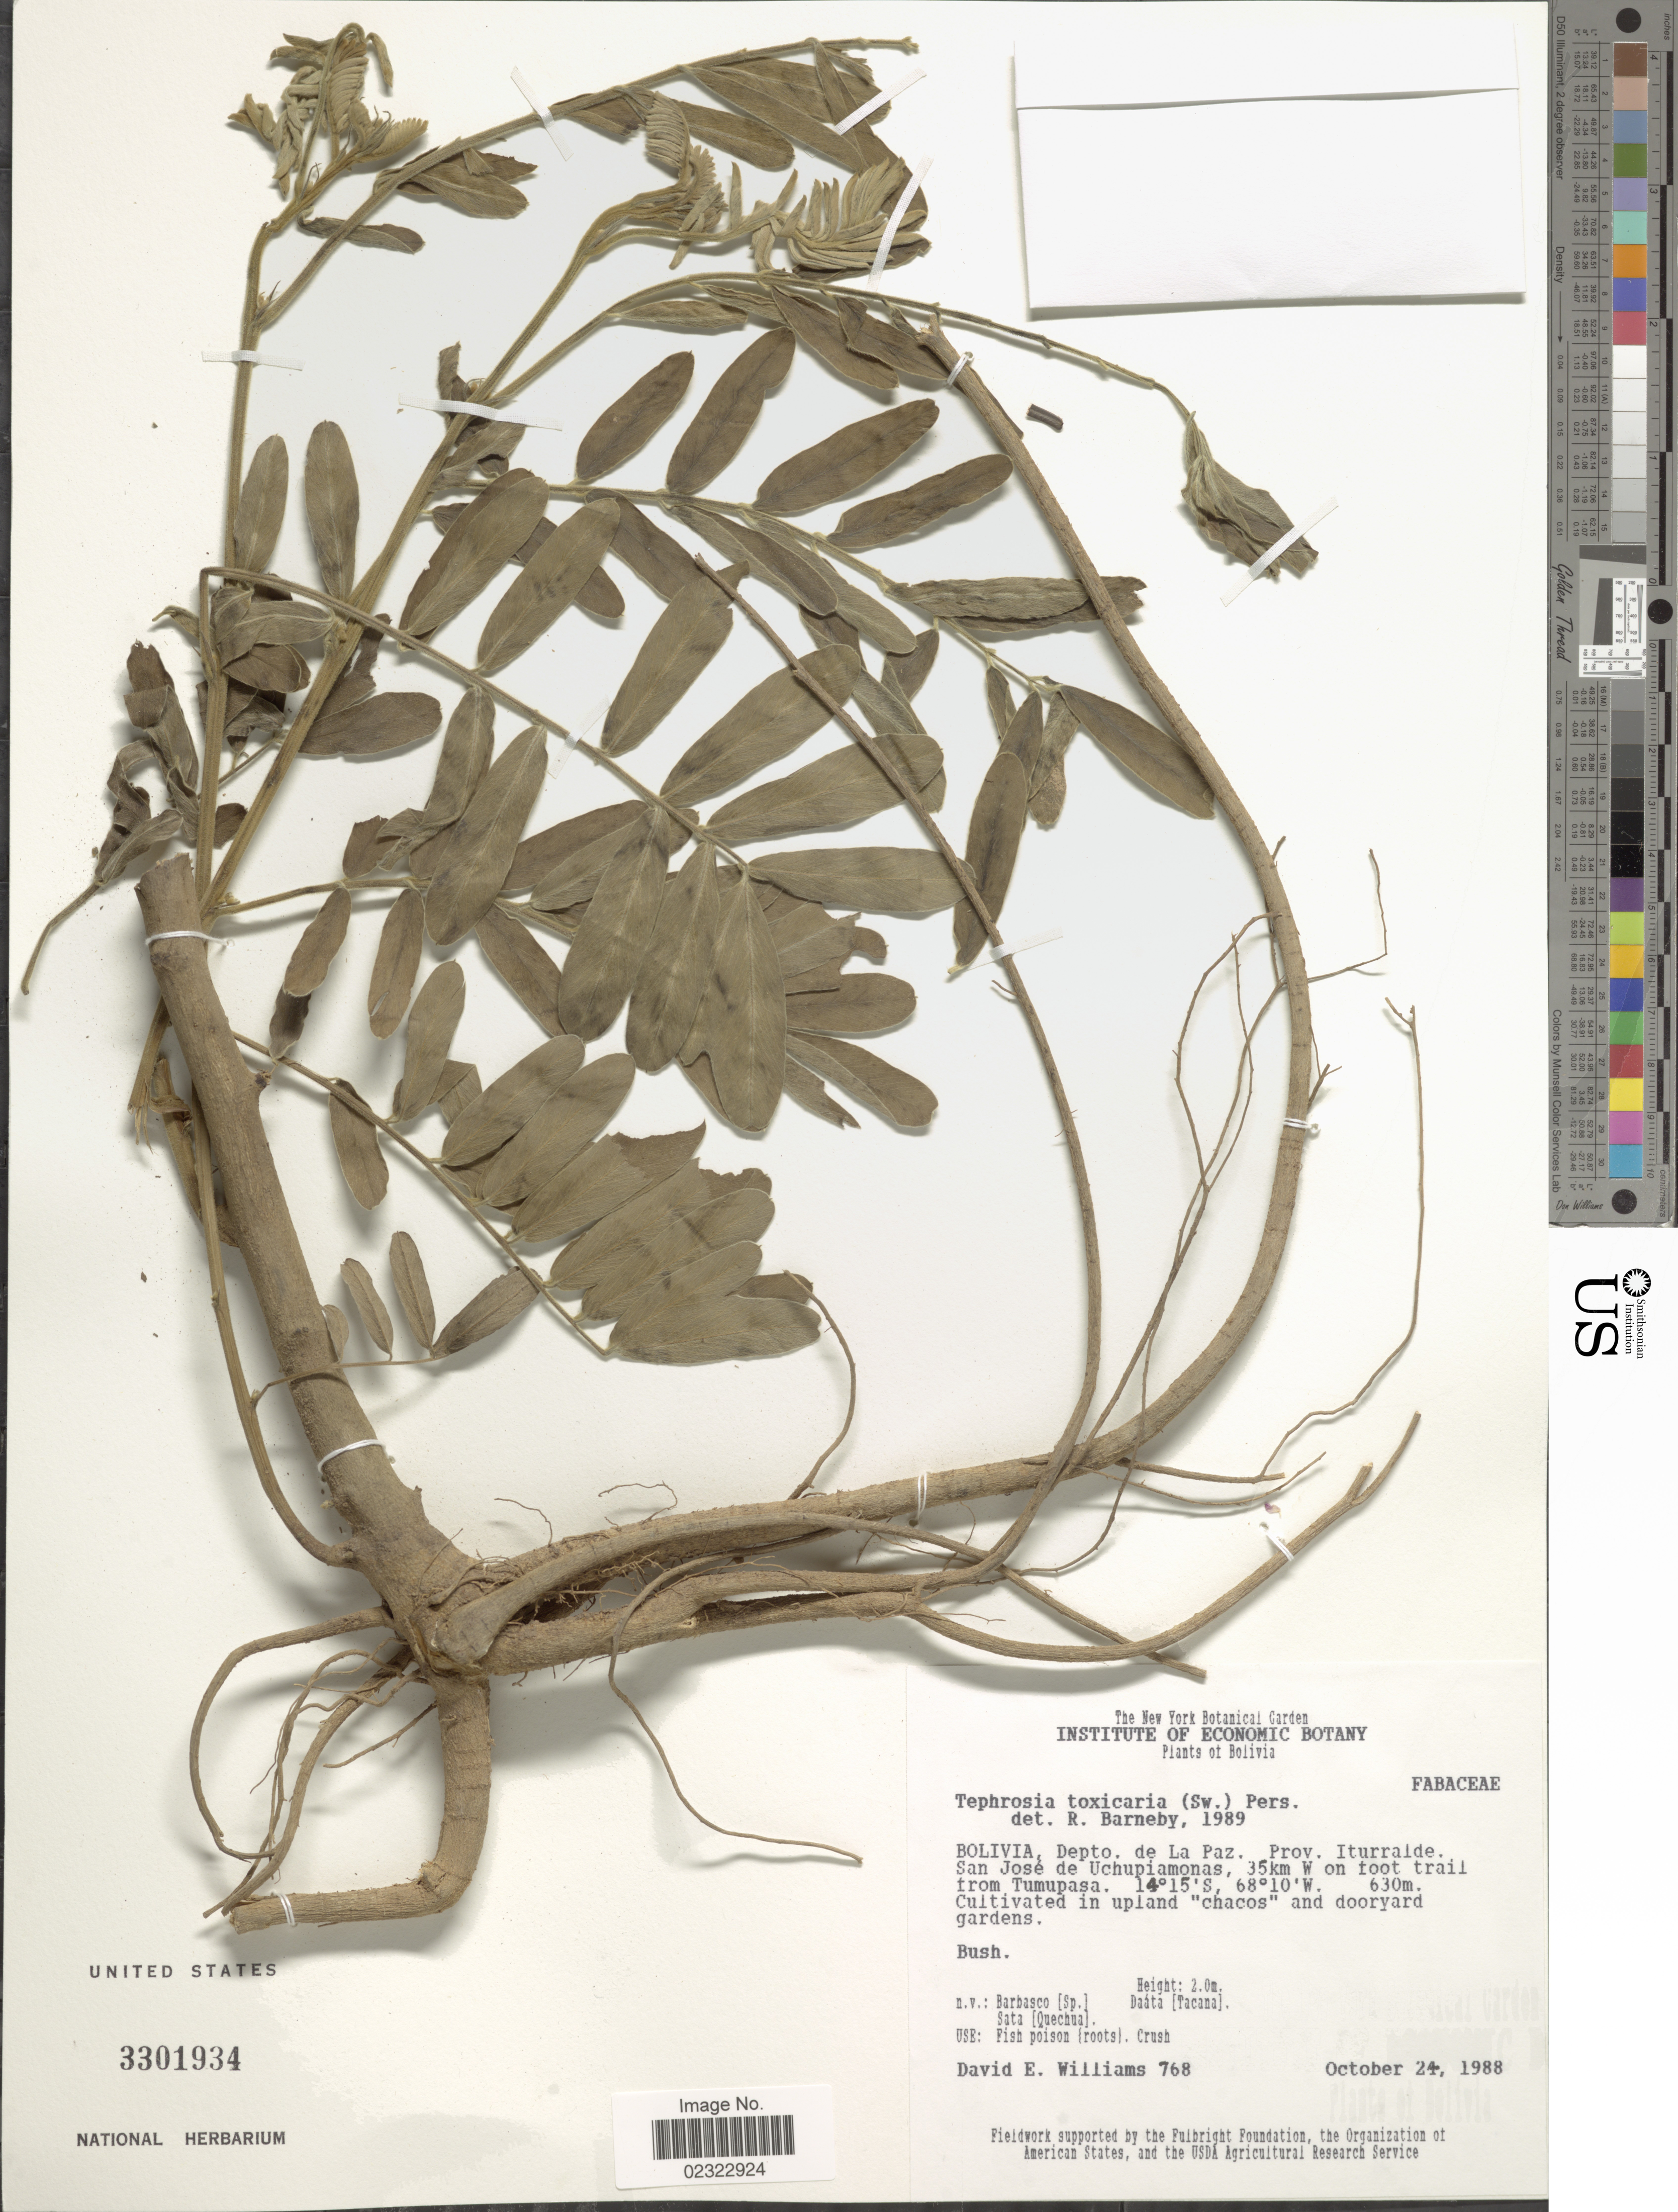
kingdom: Plantae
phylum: Tracheophyta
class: Magnoliopsida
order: Fabales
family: Fabaceae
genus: Tephrosia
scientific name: Tephrosia sinapou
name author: (Buc'hoz) A. Chev.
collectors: D. E. Williams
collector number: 768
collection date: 1988-10-24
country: Bolivia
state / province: La Paz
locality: Bolivia, Depto de La Paz, Prov. Iturraide, San Jose de Uchupiamonas, 35 km W on foot trail from Tumupasa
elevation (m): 630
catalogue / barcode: US 3301934